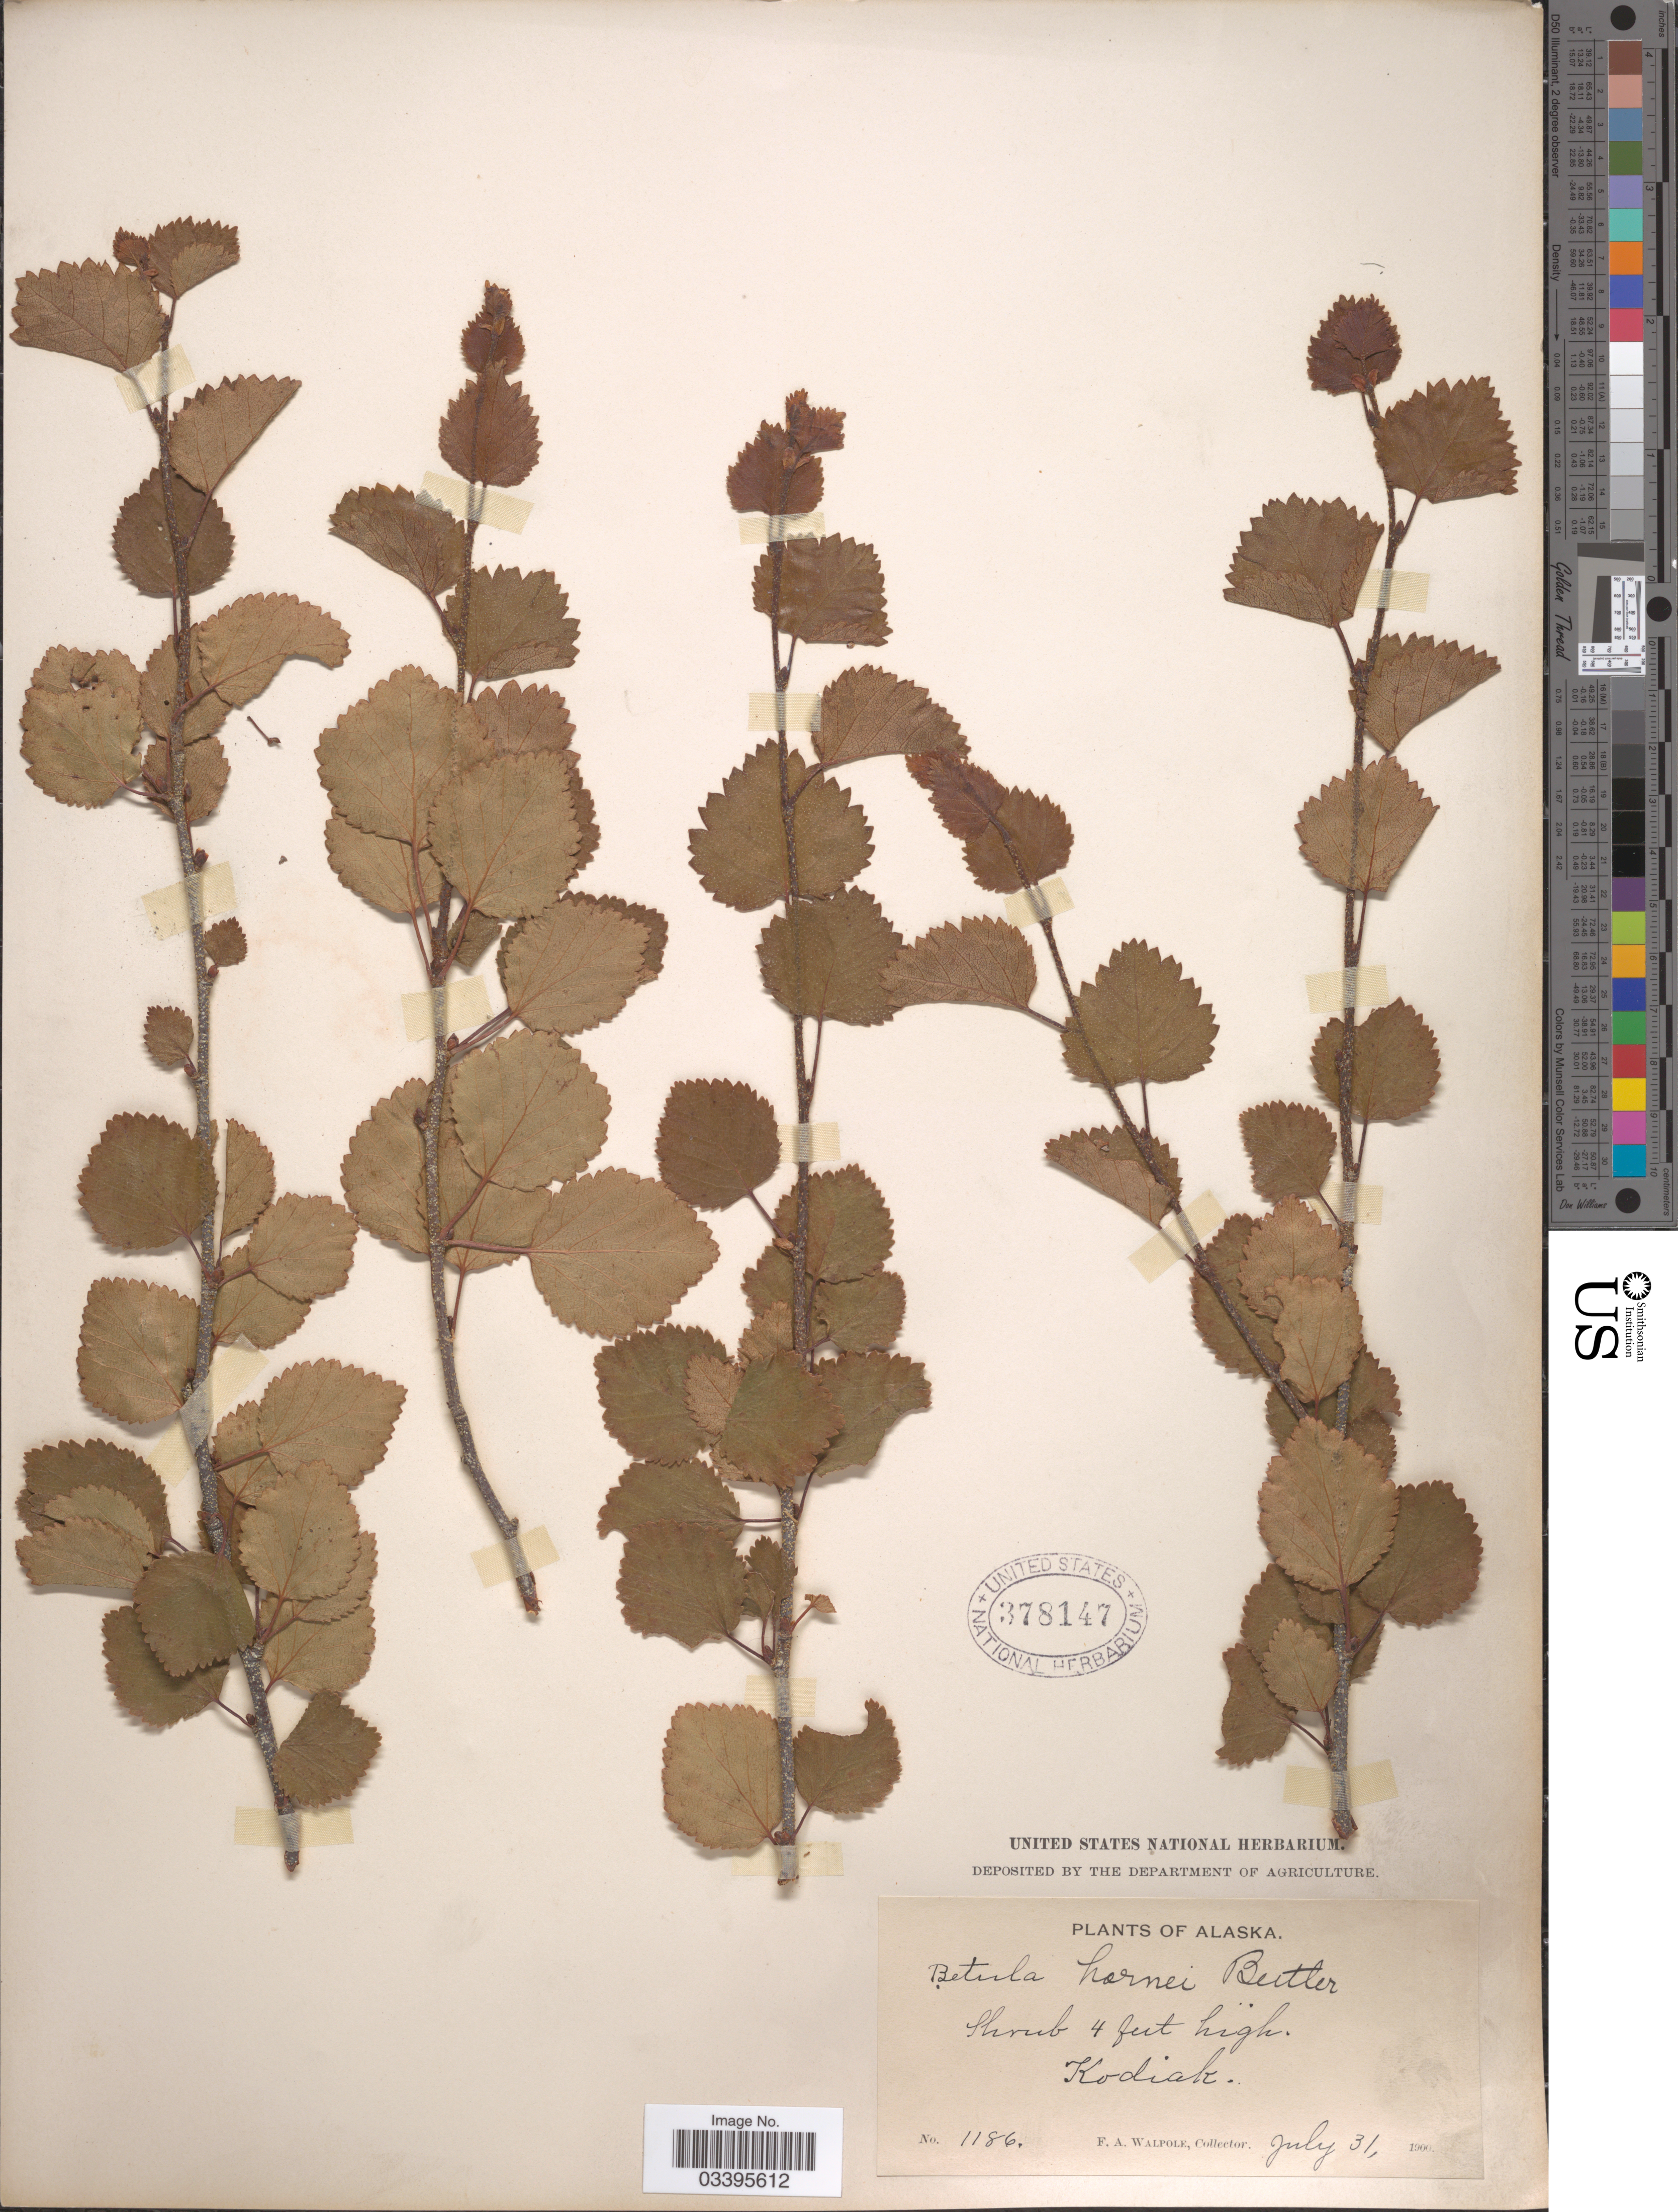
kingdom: Plantae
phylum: Tracheophyta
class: Magnoliopsida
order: Fagales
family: Betulaceae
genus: Betula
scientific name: Betula x jackii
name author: C.K. Schneid.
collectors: F. Walpole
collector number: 1186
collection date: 1900-07-31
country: United States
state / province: Alaska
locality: Kodiak.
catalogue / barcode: US 378147